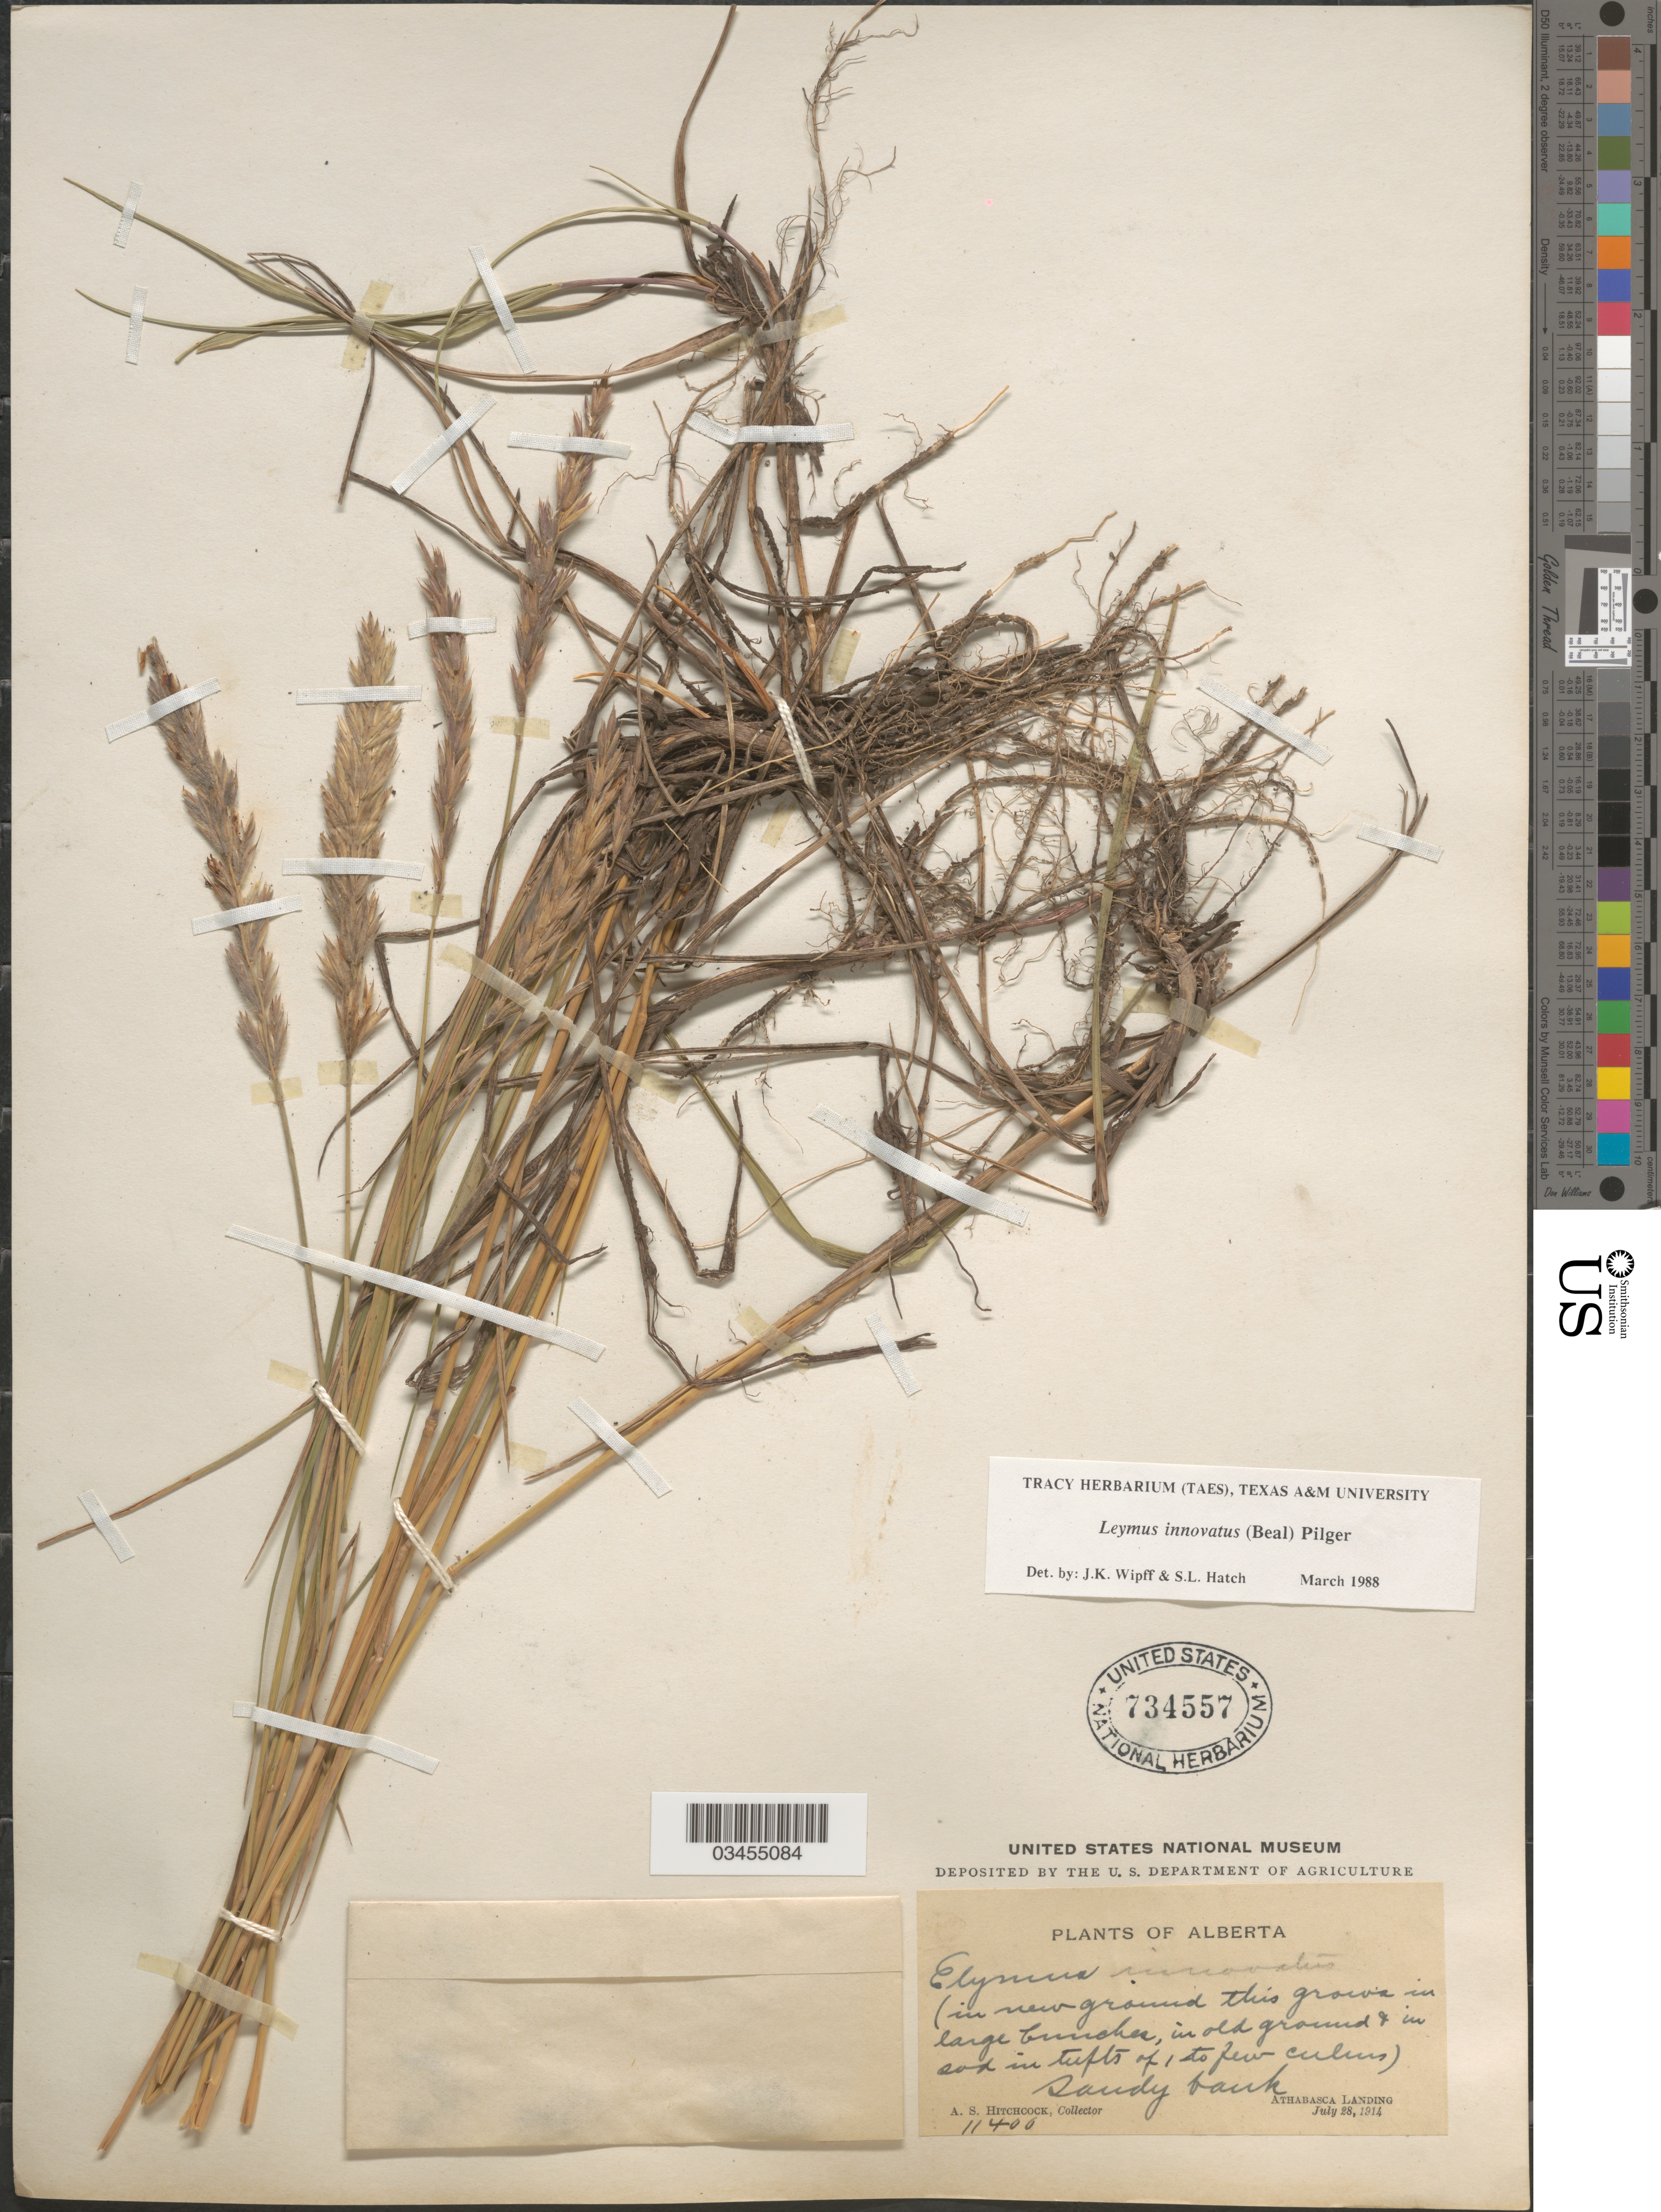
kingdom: Plantae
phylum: Tracheophyta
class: Liliopsida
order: Poales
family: Poaceae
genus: Leymus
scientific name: Leymus innovatus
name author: (W.J. Beal) Pilg.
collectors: A. S. Hitchcock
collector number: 11400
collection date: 1914-07-28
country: Canada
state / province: Alberta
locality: Sandy bank. Athabasca Landing.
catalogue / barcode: US 734557